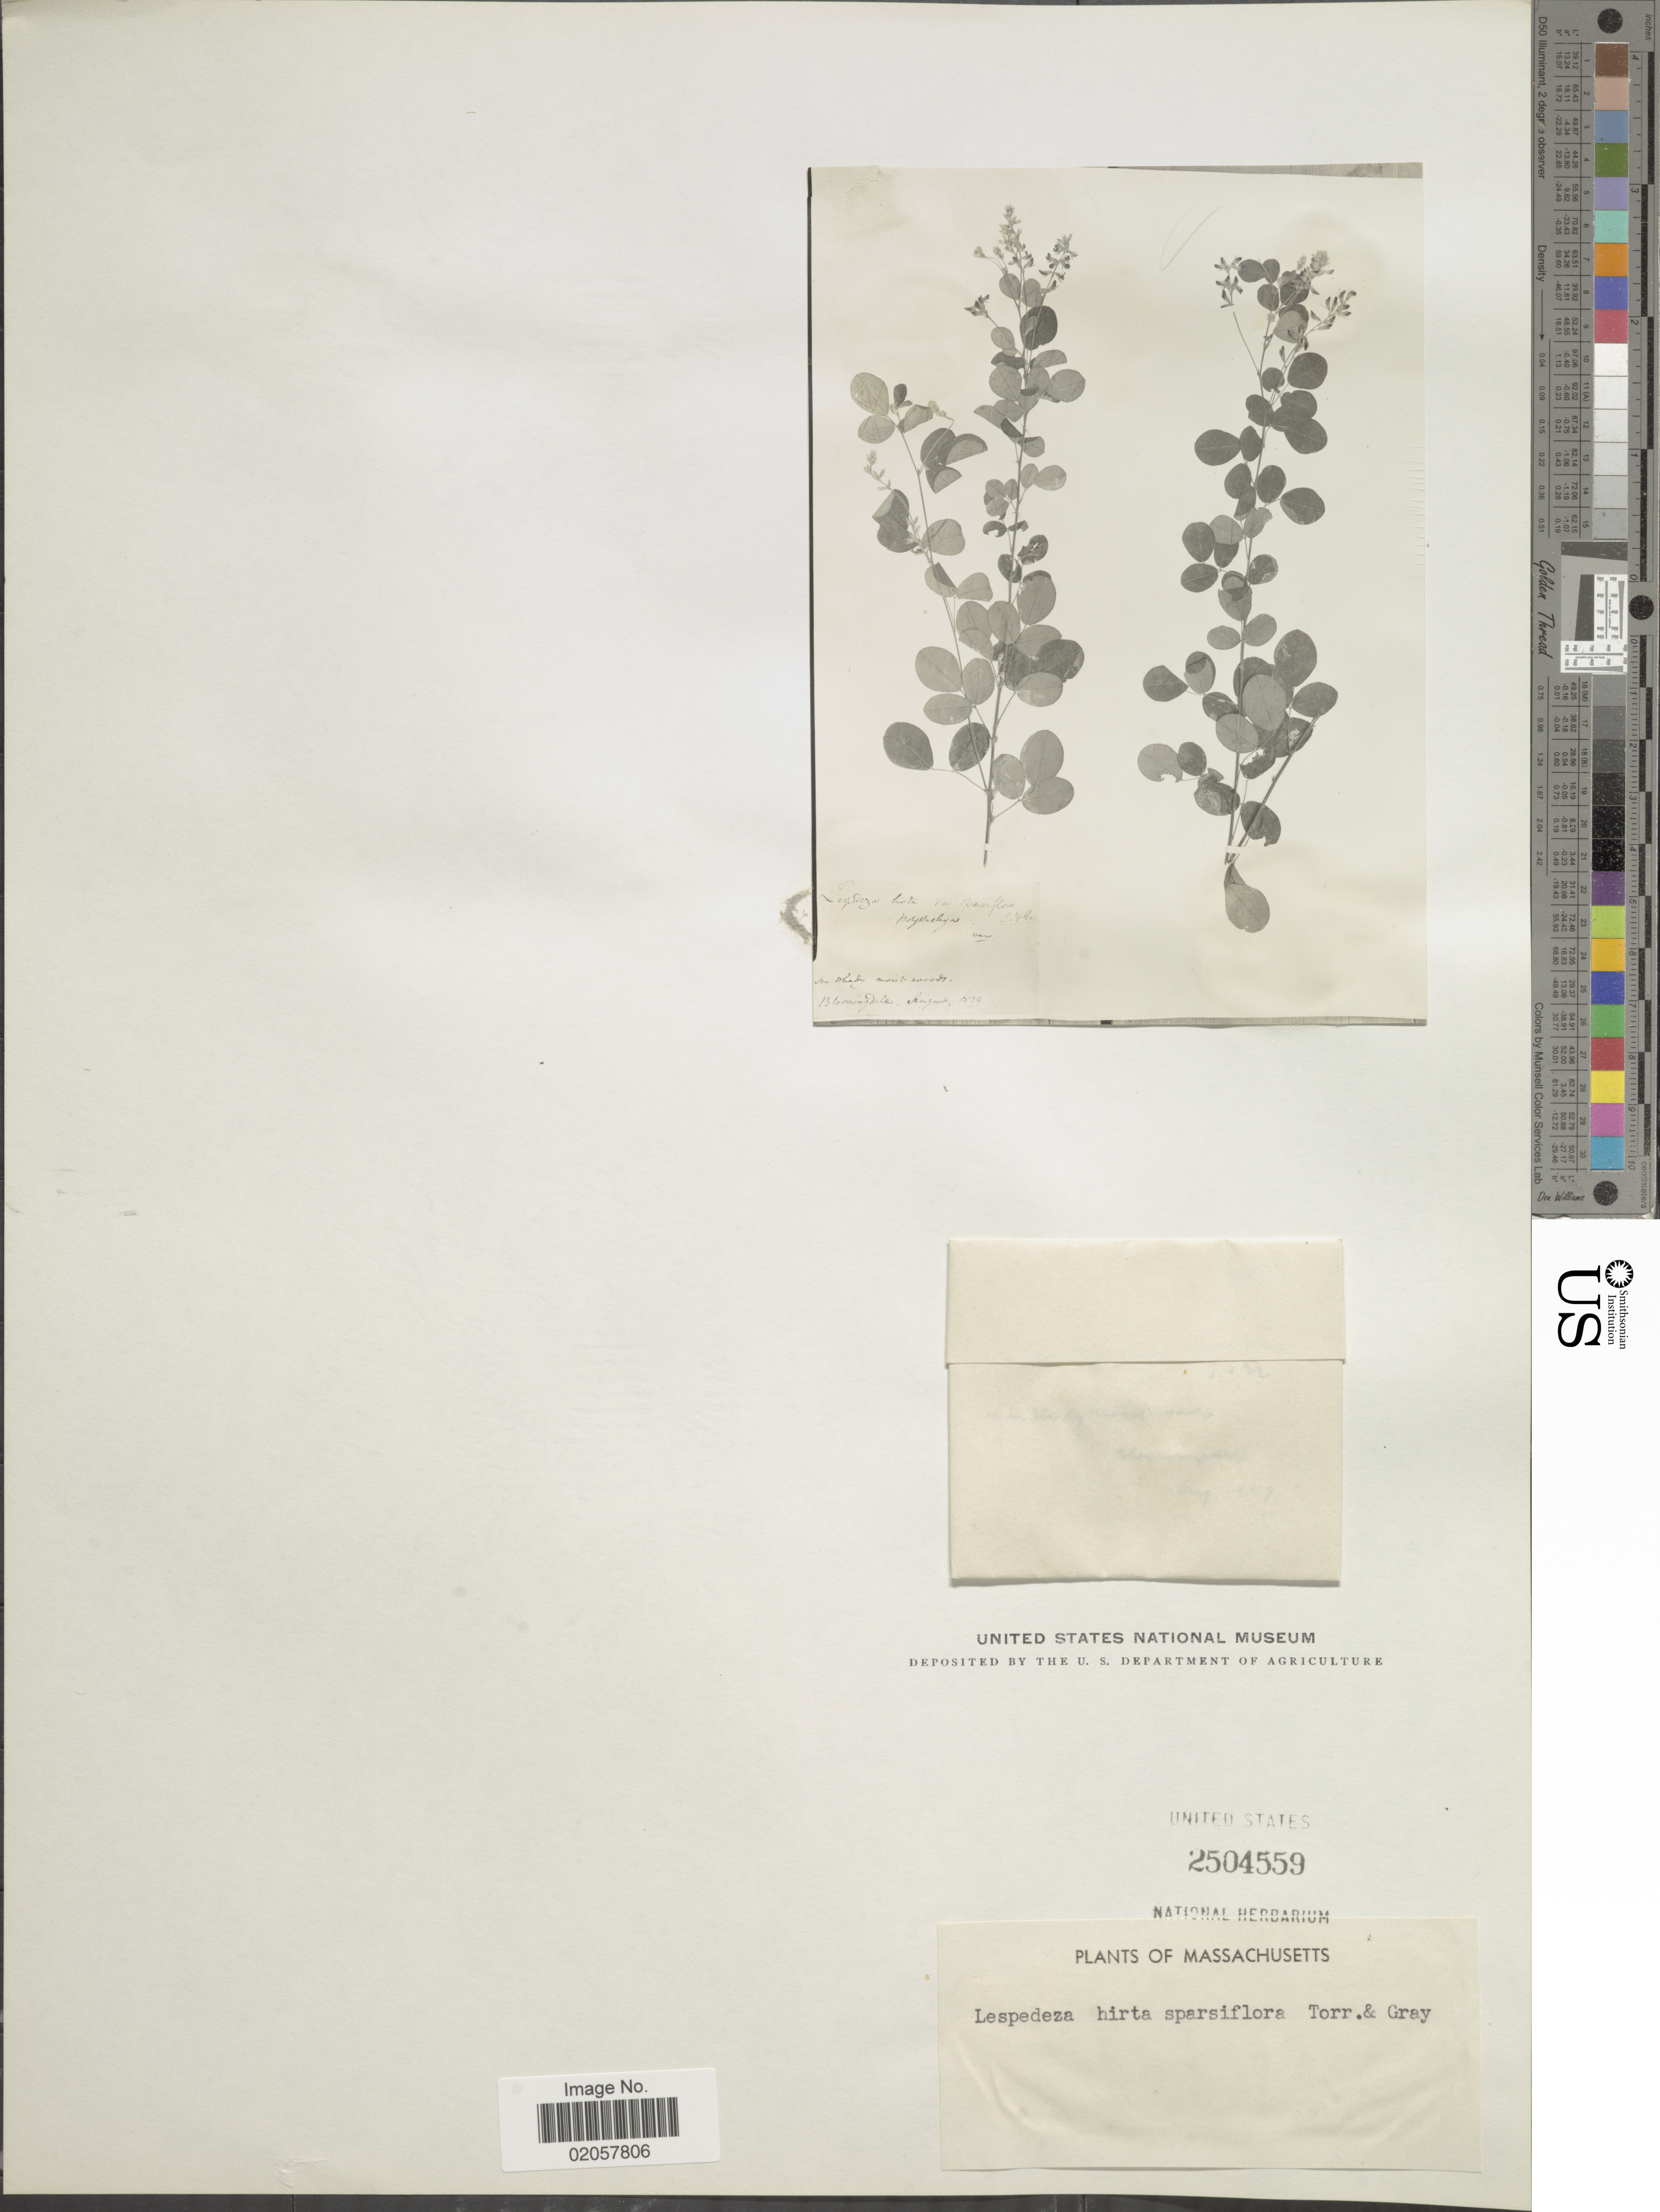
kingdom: Plantae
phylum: Tracheophyta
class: Magnoliopsida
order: Fabales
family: Fabaceae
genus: Lespedeza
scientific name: Lespedeza hirta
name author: (L.) Hornem.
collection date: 1829-08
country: United States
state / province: Massachusetts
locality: Bloomingdale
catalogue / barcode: US 2504559